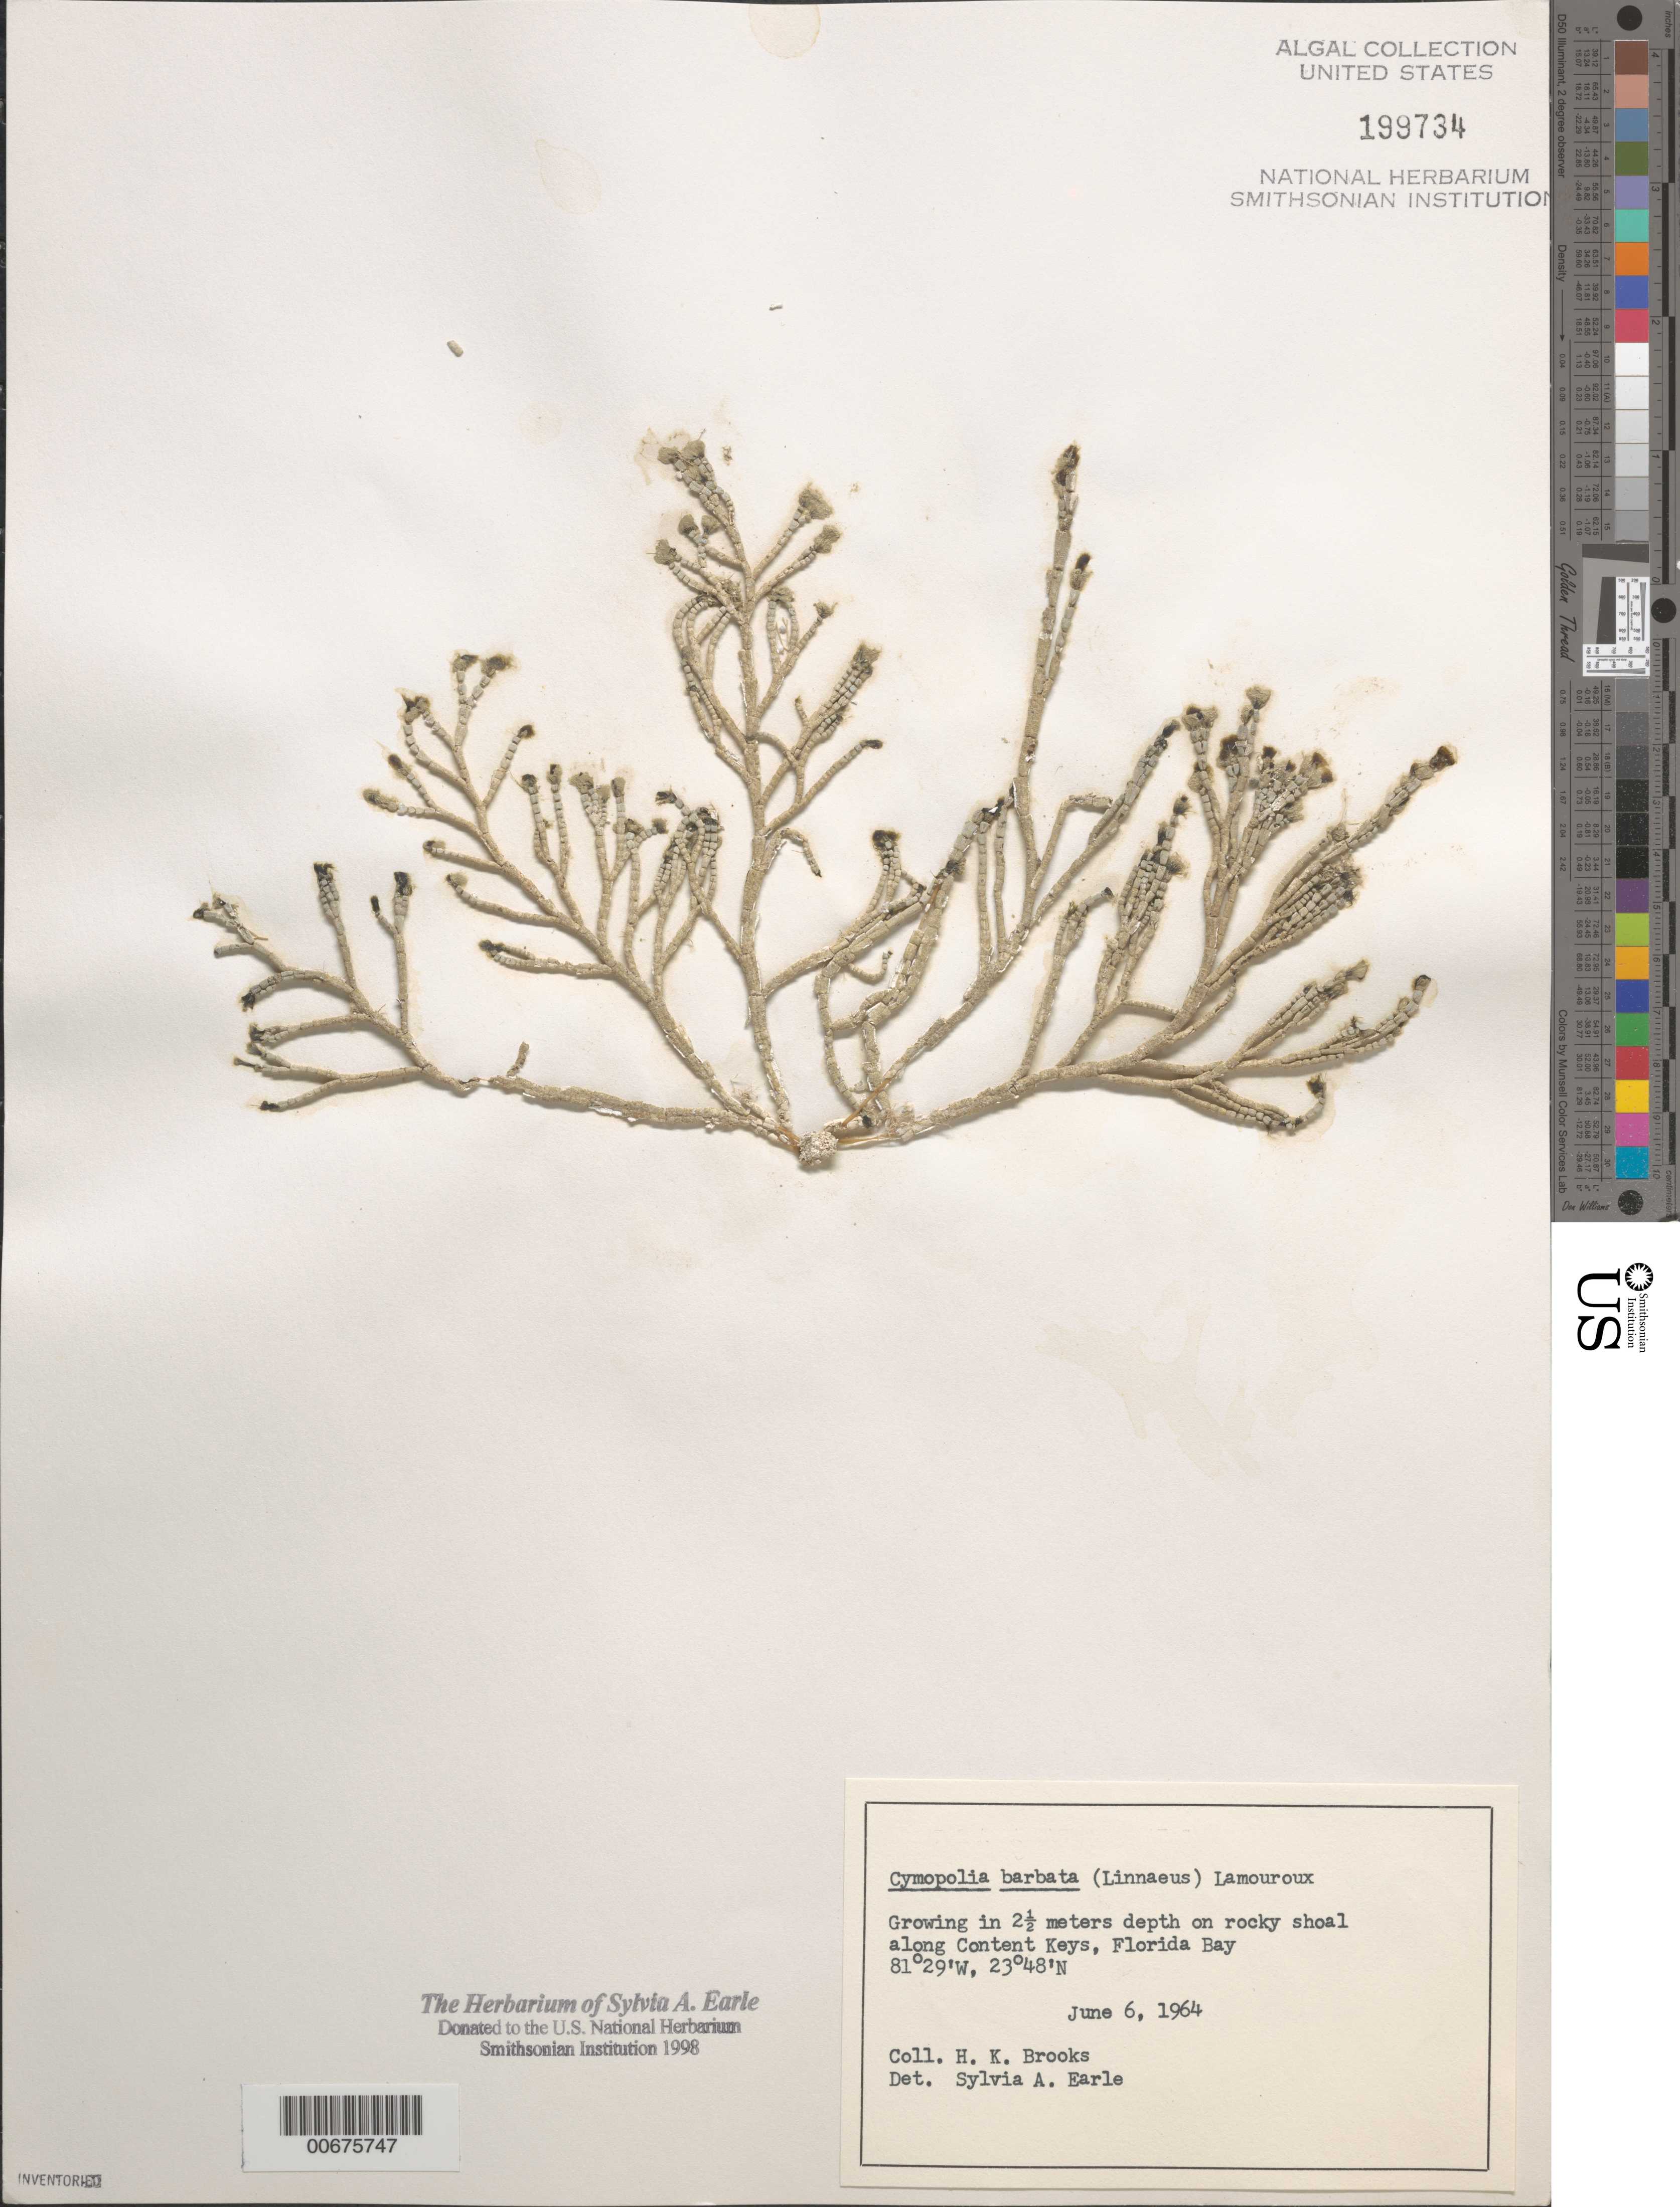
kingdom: Plantae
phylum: Chlorophyta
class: Ulvophyceae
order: Dasycladales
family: Dasycladaceae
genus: Cymopolia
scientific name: Cymopolia barbata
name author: (L.) J.V.Lamouroux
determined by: Earle, S. A.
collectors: H. Brooks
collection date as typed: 06 Jun 1964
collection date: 1964-06-06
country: United States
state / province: Florida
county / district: Monroe County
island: Content Keys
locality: Florida Bay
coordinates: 23 48' N, 81 29' W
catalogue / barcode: US 199734